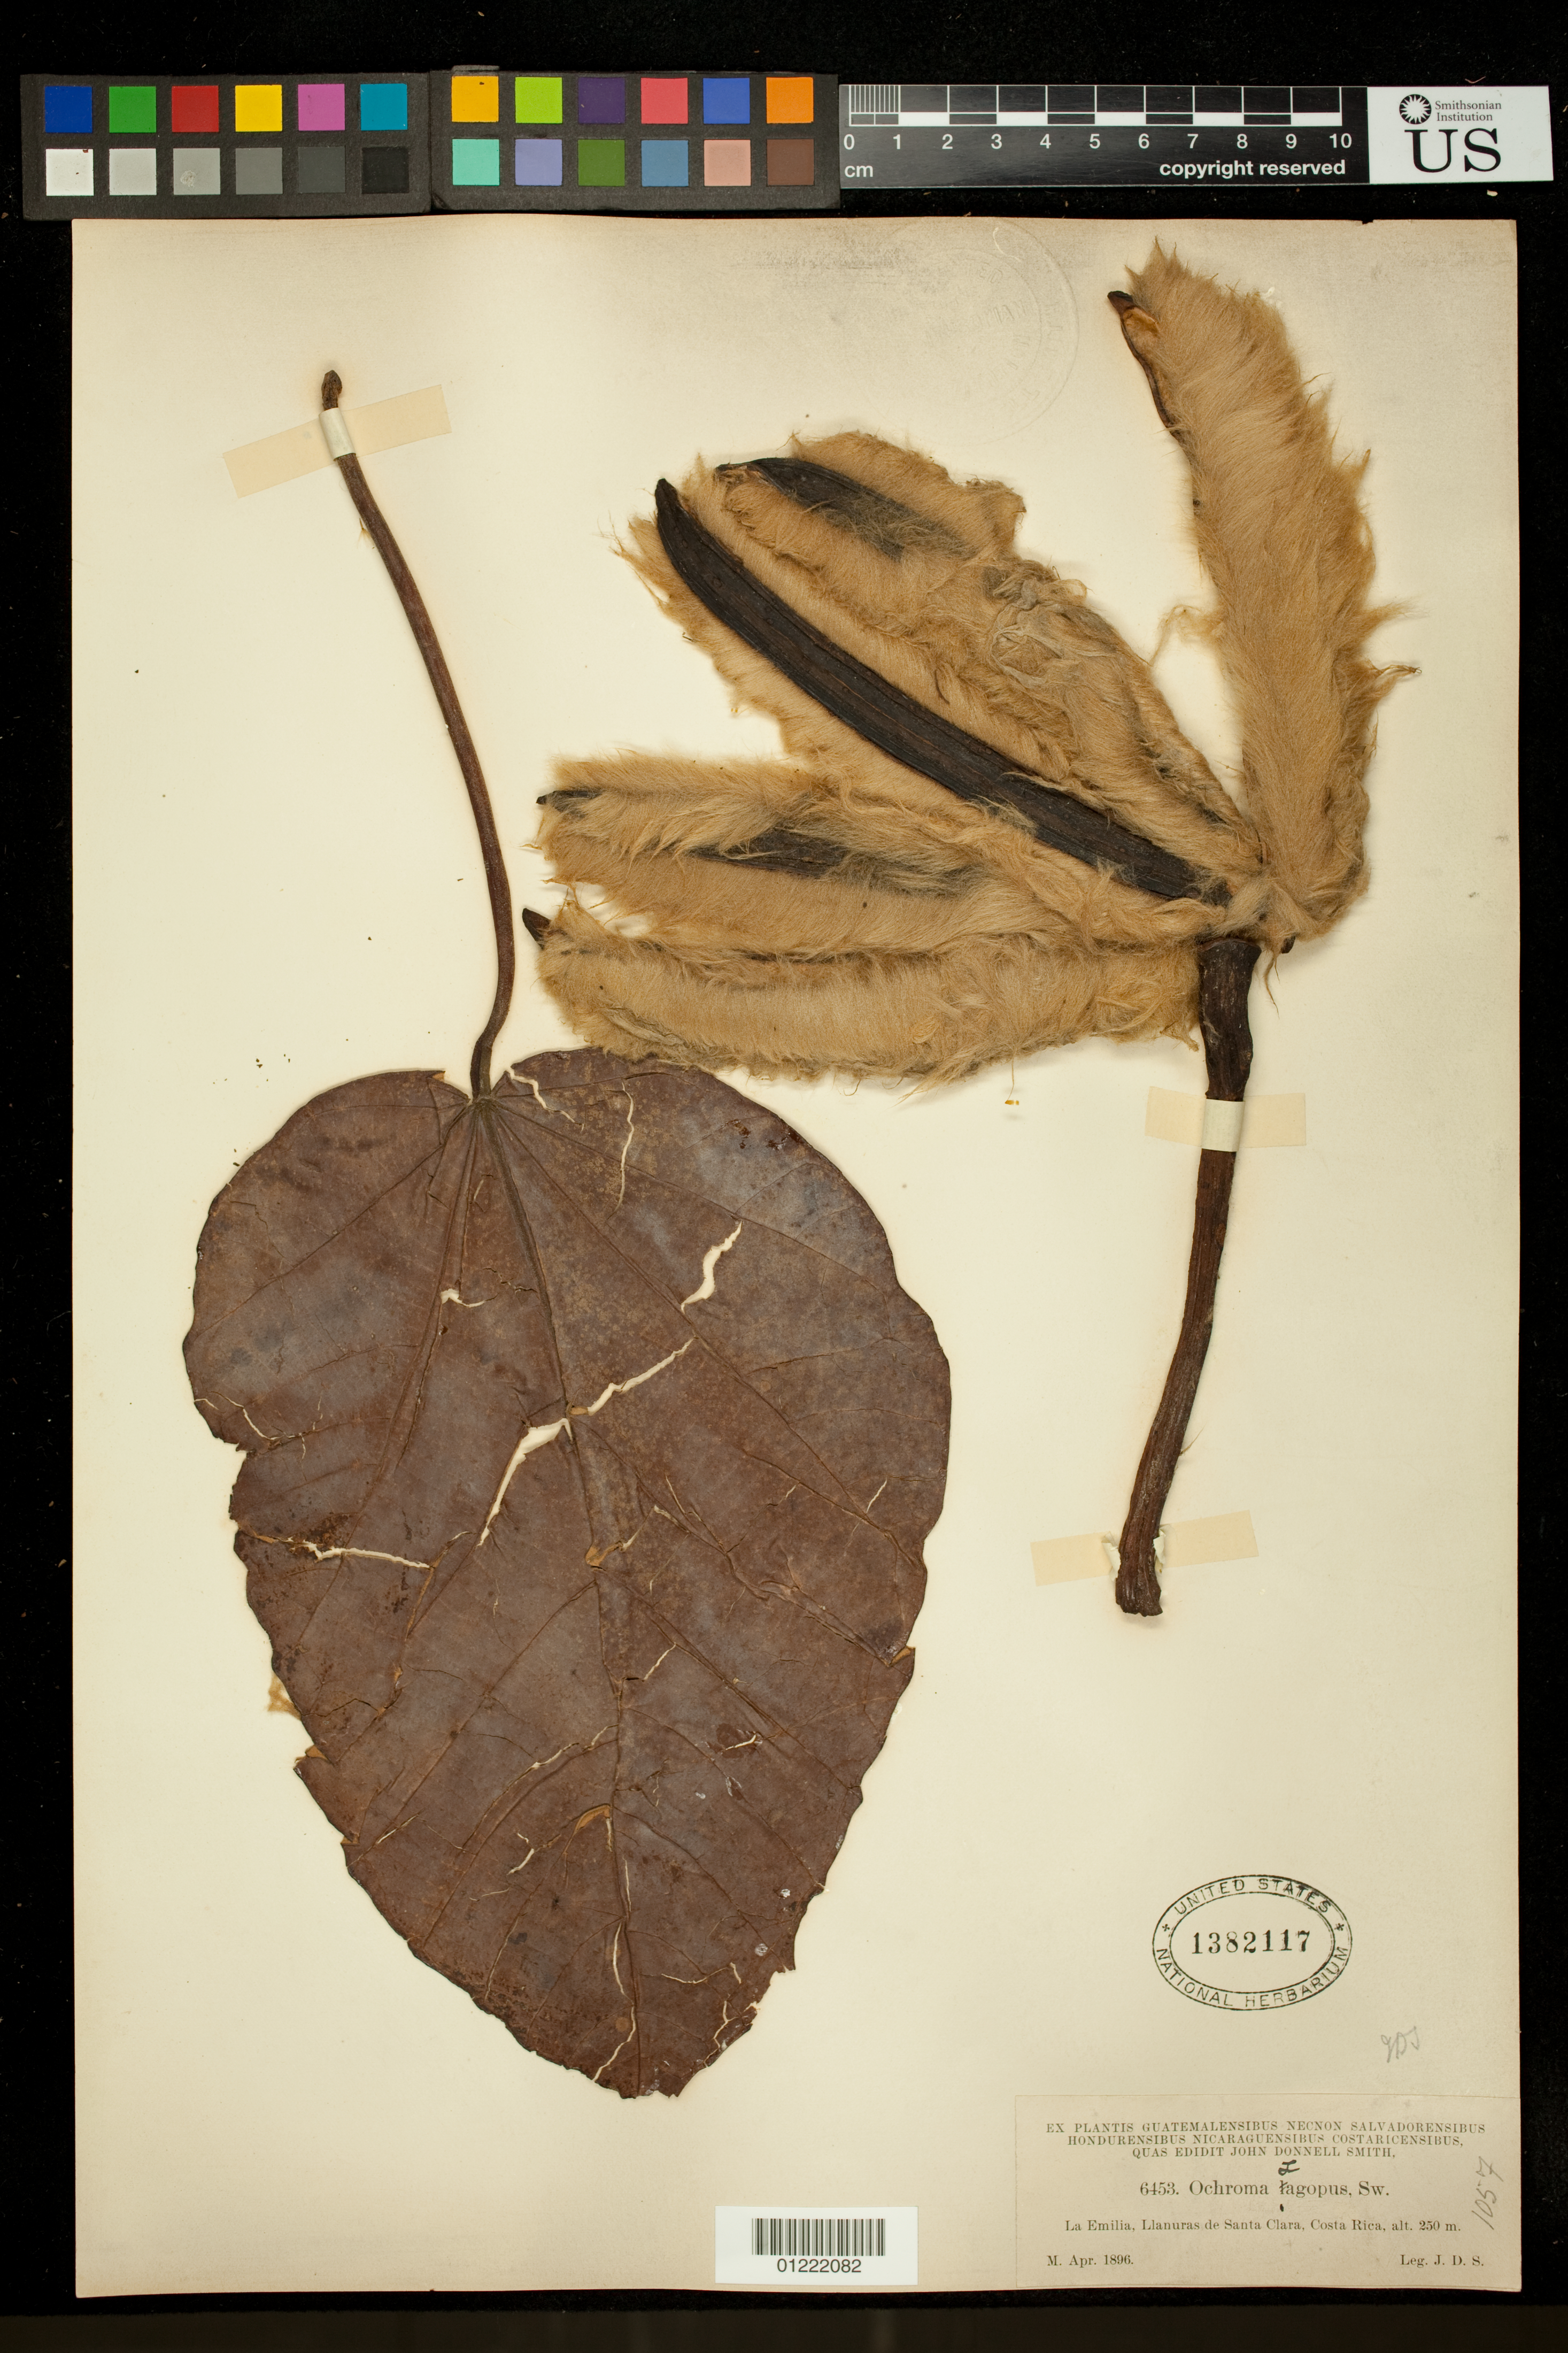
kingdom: Plantae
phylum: Tracheophyta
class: Magnoliopsida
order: Malvales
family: Malvaceae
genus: Ochroma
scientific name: Ochroma pyramidale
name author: (Cav. ex Lam.) Urb.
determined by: Dorr, L. J., (BOT), Smithsonian Institution - National Museum of Natural History (UNITED STATES)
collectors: J. Donnell Smith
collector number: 6453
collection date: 1896-04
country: Costa Rica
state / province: Limón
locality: La Emilia, Llanuras de Santa Clara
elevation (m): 250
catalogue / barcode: US 1382117